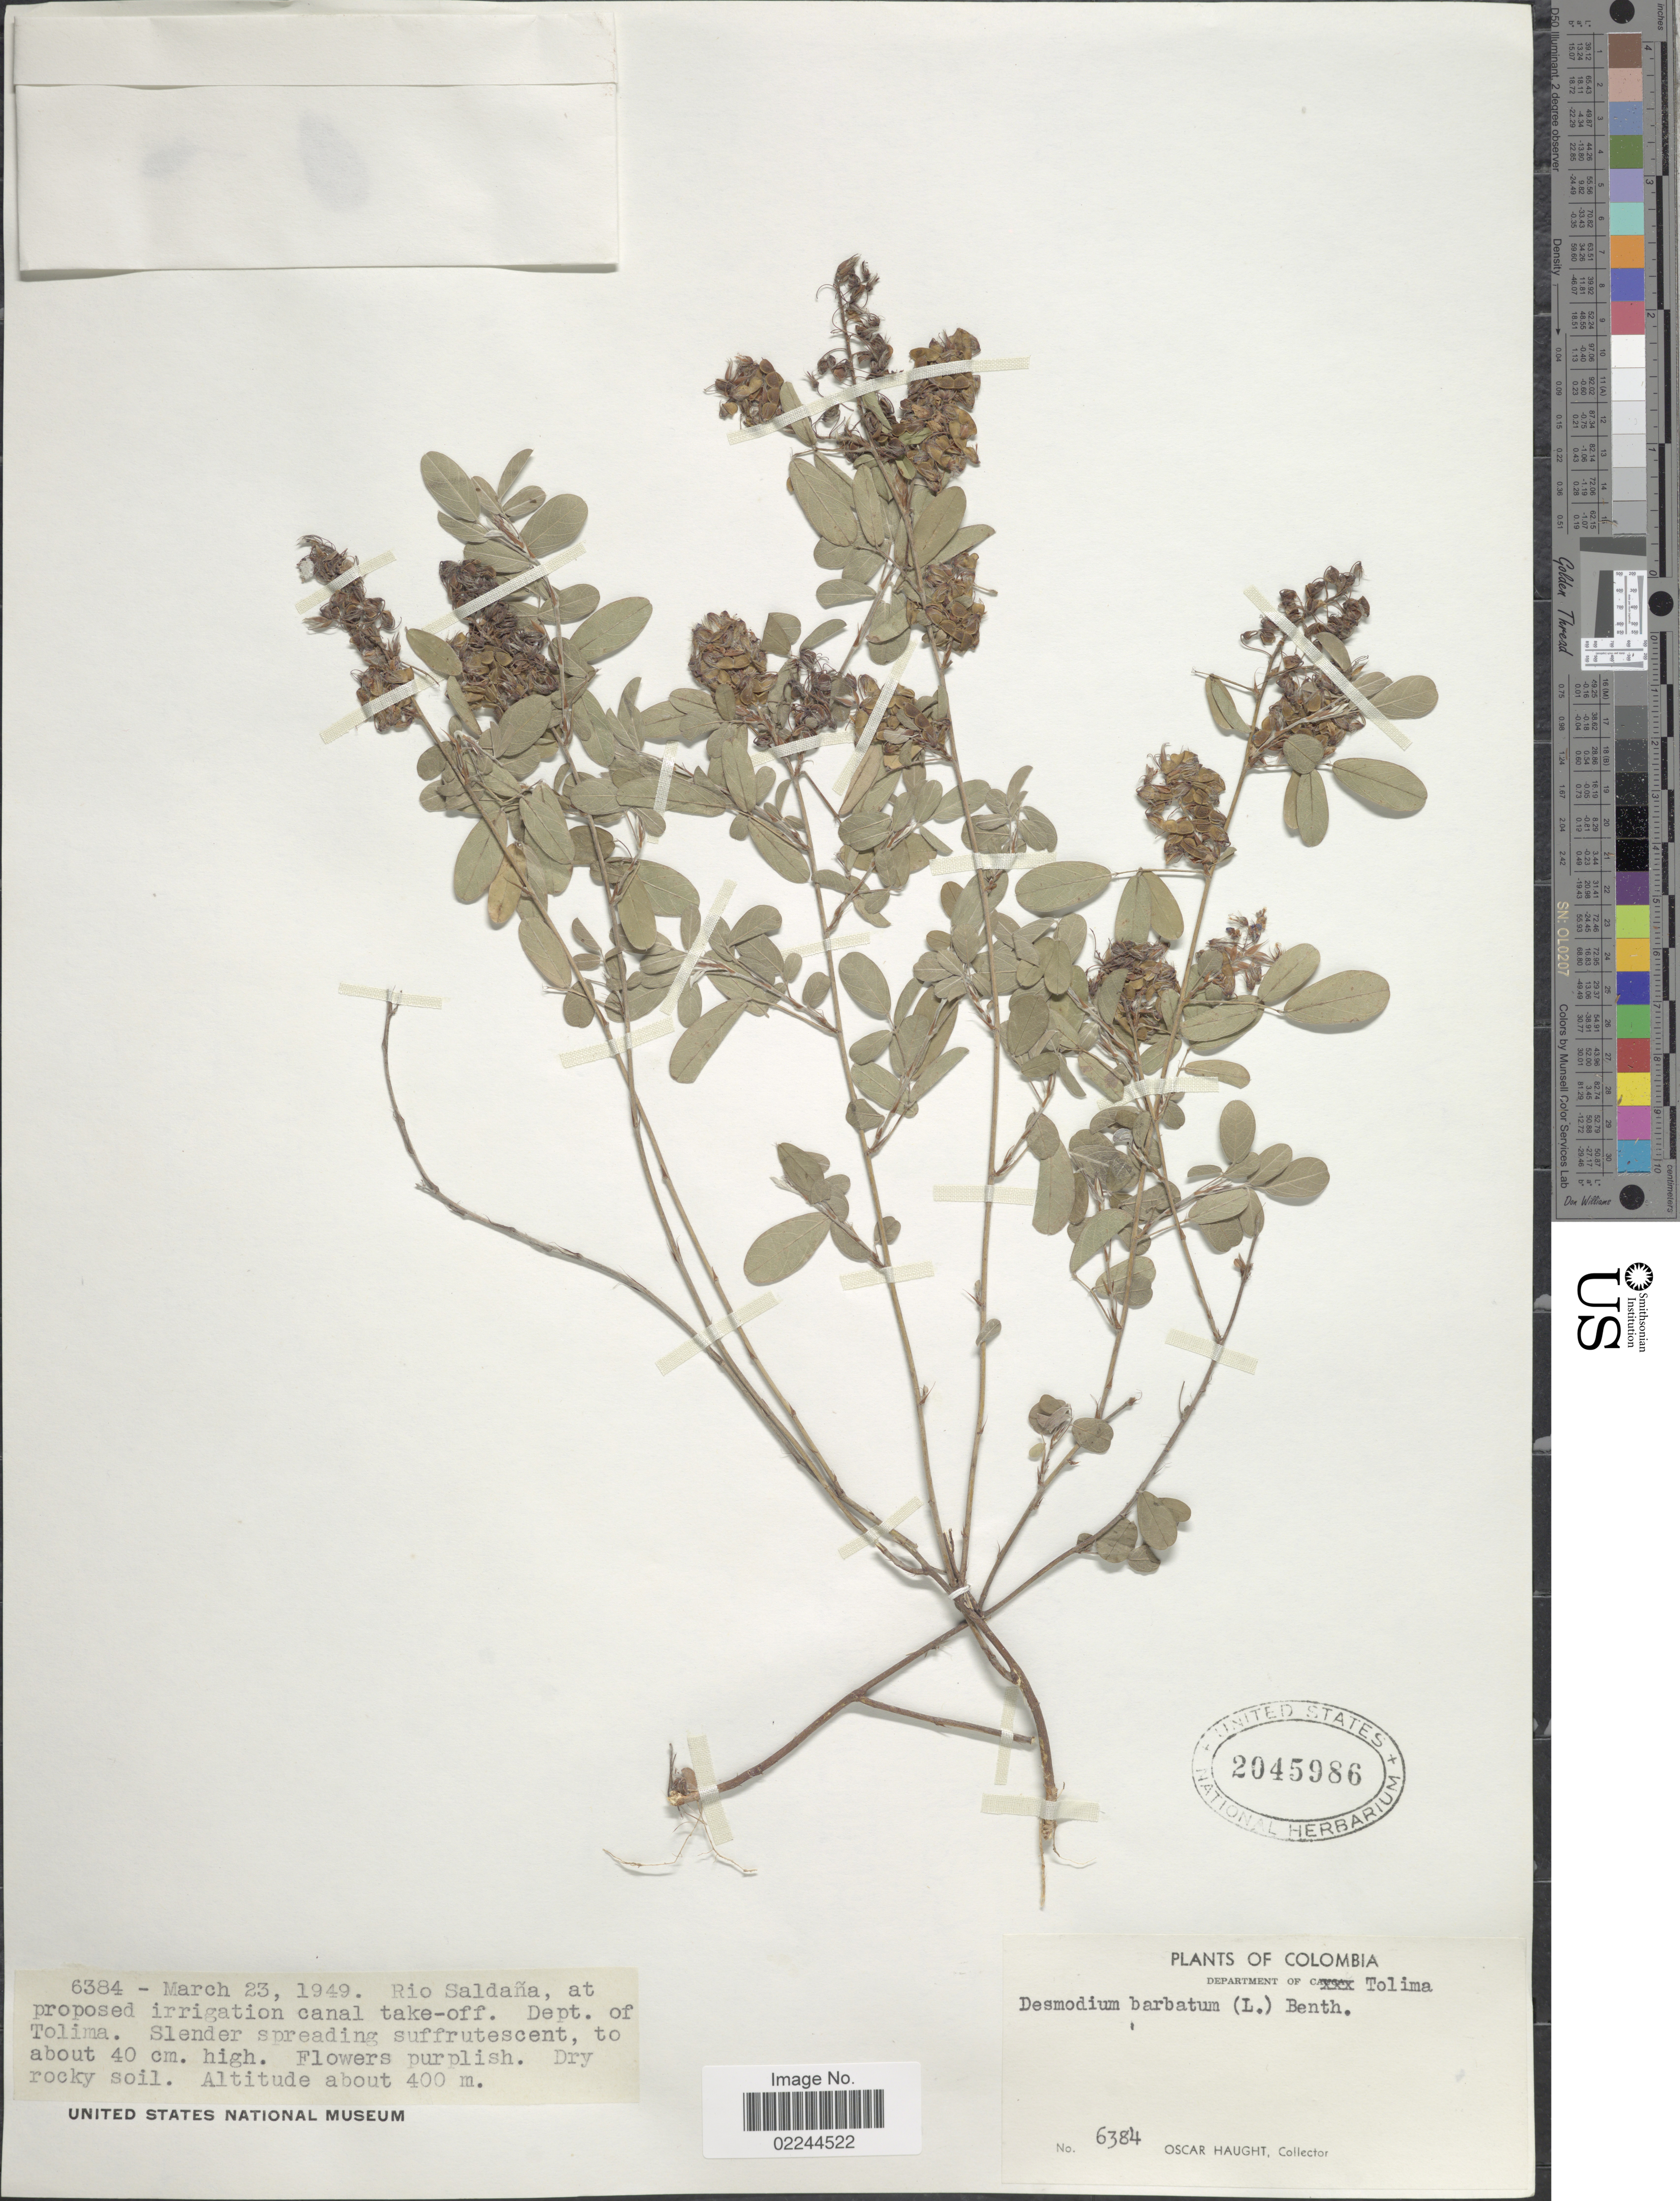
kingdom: Plantae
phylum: Tracheophyta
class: Magnoliopsida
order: Fabales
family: Fabaceae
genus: Grona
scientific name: Grona barbata var. barbata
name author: (L.) H. Ohashi & K. Ohashi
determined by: Strong, Mark T., (BOT), Smithsonian Institution - National Museum of Natural History (UNITED STATES)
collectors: O. L. Haught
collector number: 6384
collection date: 1949-03-23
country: Colombia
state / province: Tolima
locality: Rio Saldana, at proposed irrigation canal take-off. Dept. of Tolima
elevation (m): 400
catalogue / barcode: US 2045986